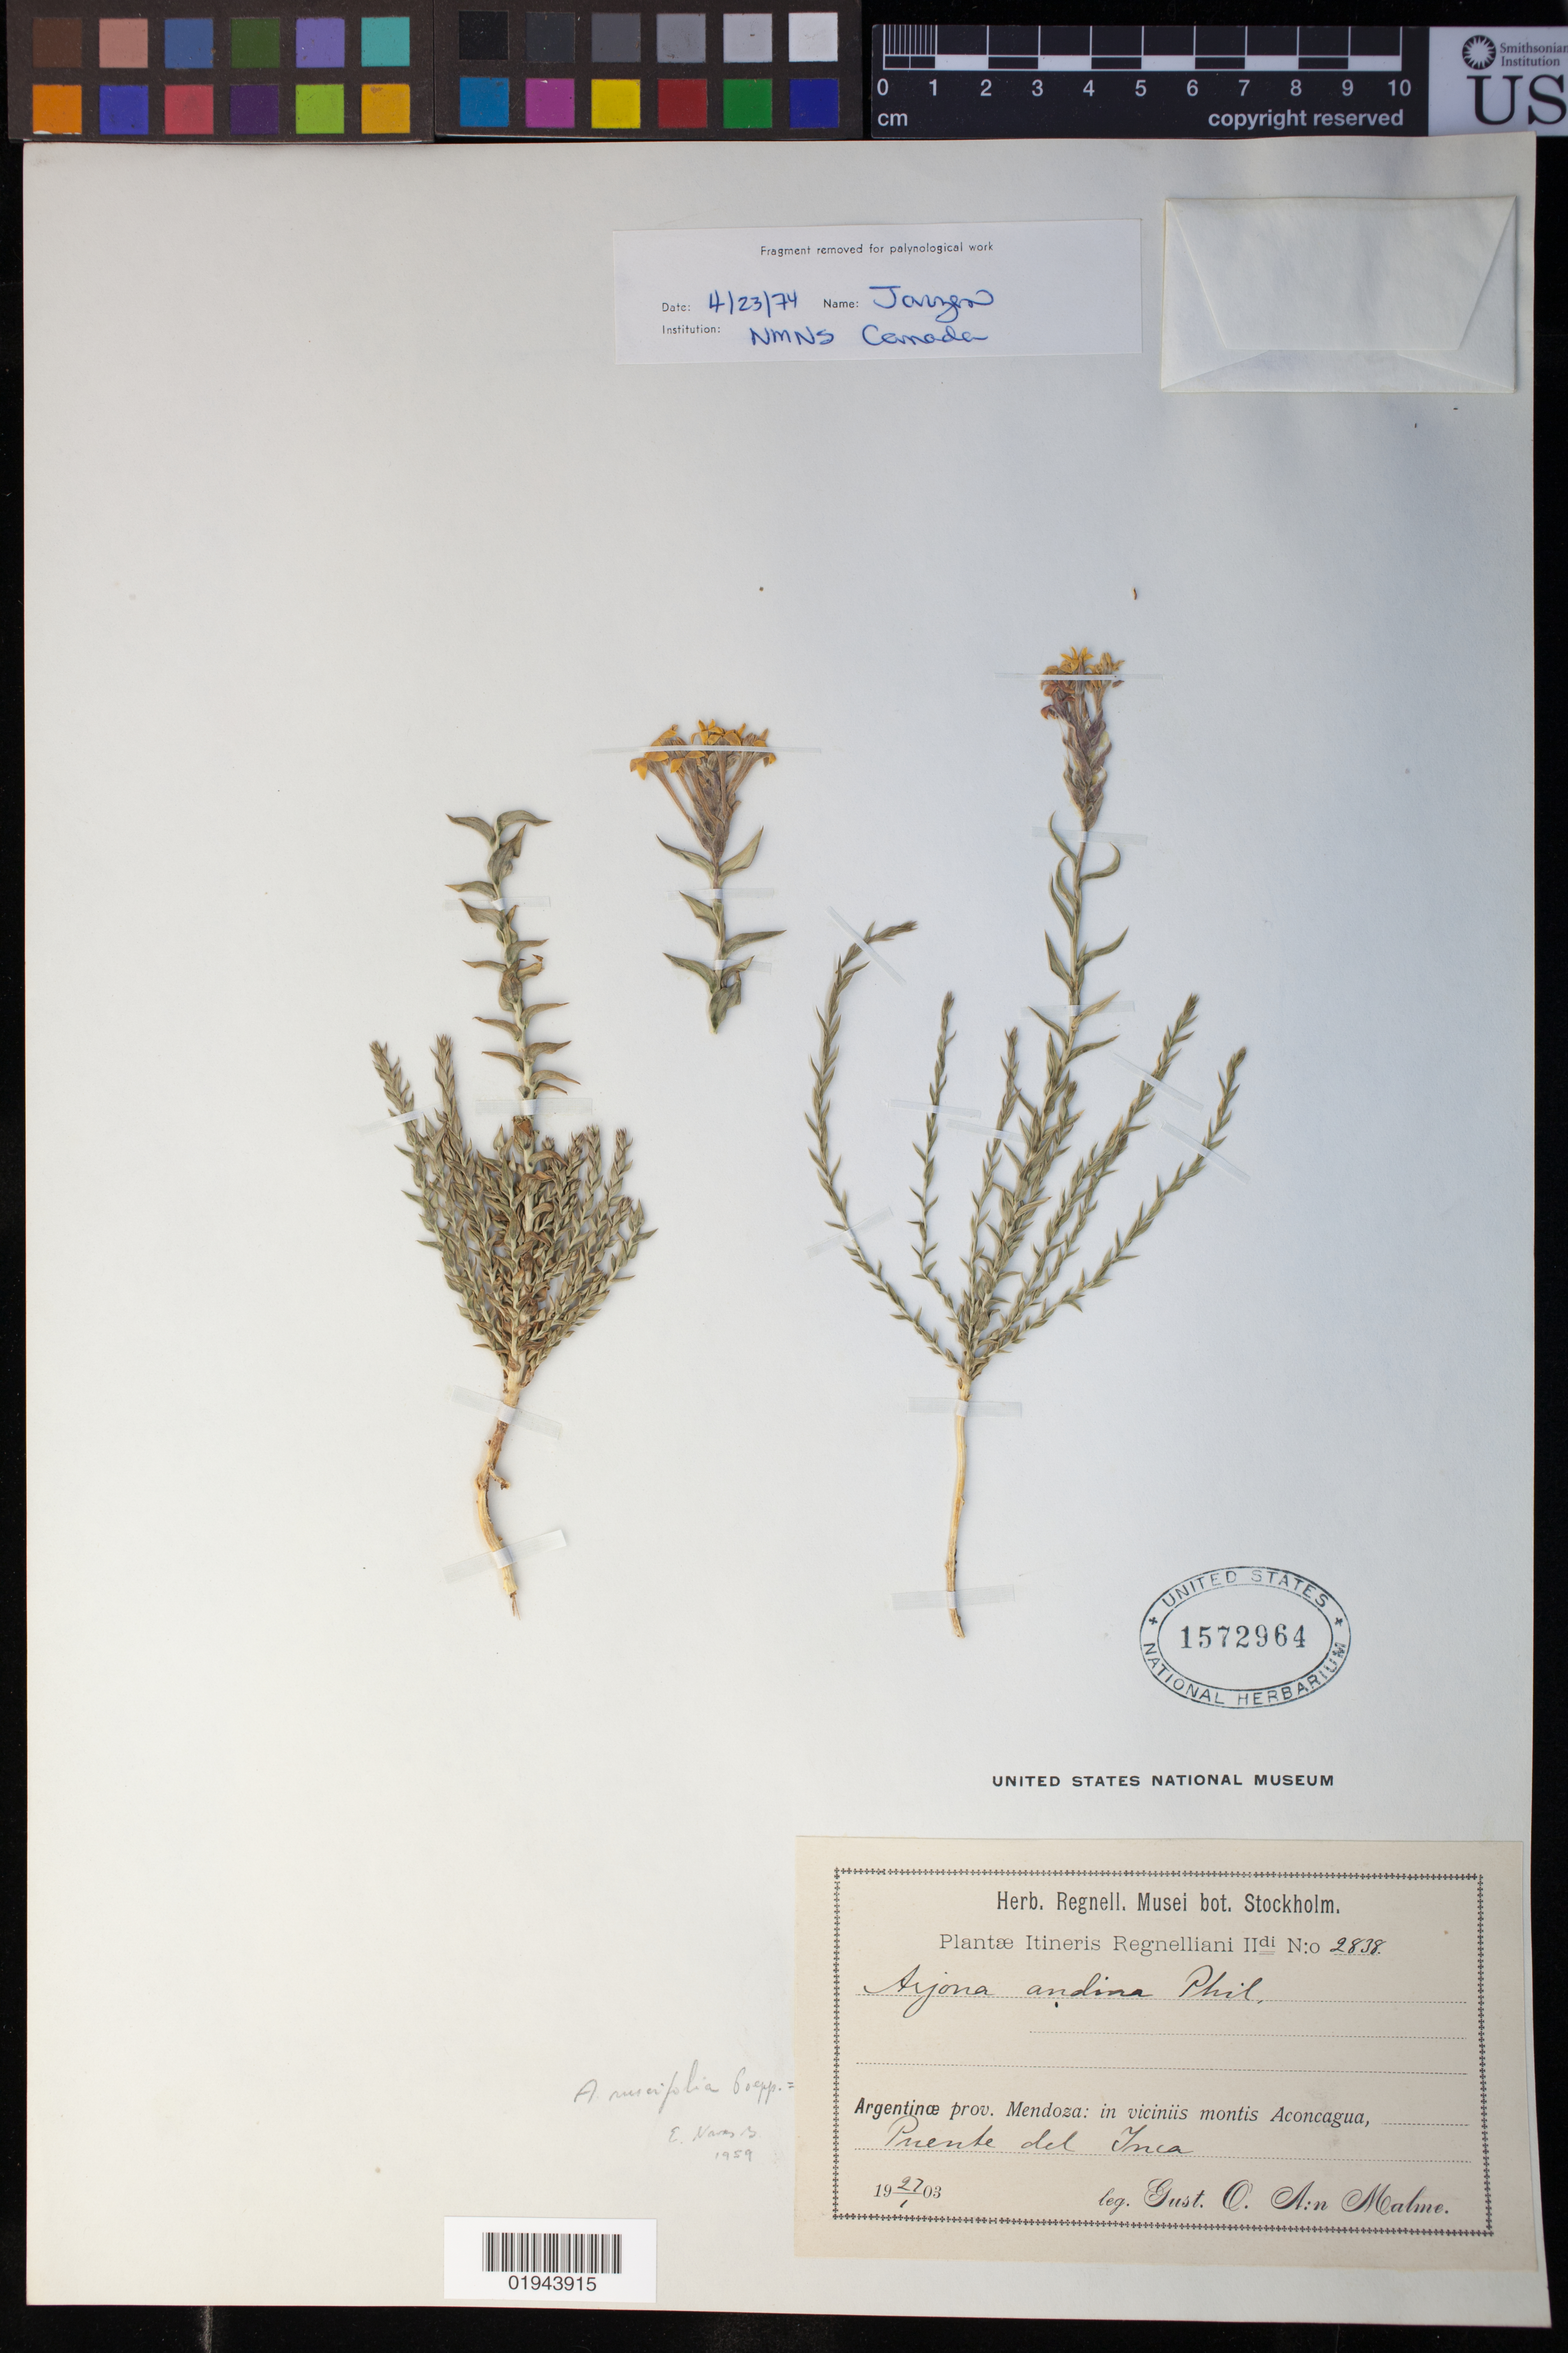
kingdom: Plantae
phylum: Tracheophyta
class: Magnoliopsida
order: Santalales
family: Schoepfiaceae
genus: Arjona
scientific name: Arjona andina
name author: Phil.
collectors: G. O. A. Malme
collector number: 2838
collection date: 1927-03-01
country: Argentina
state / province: Mendoza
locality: In viciniis montis Aconcagua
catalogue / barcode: US 1572964